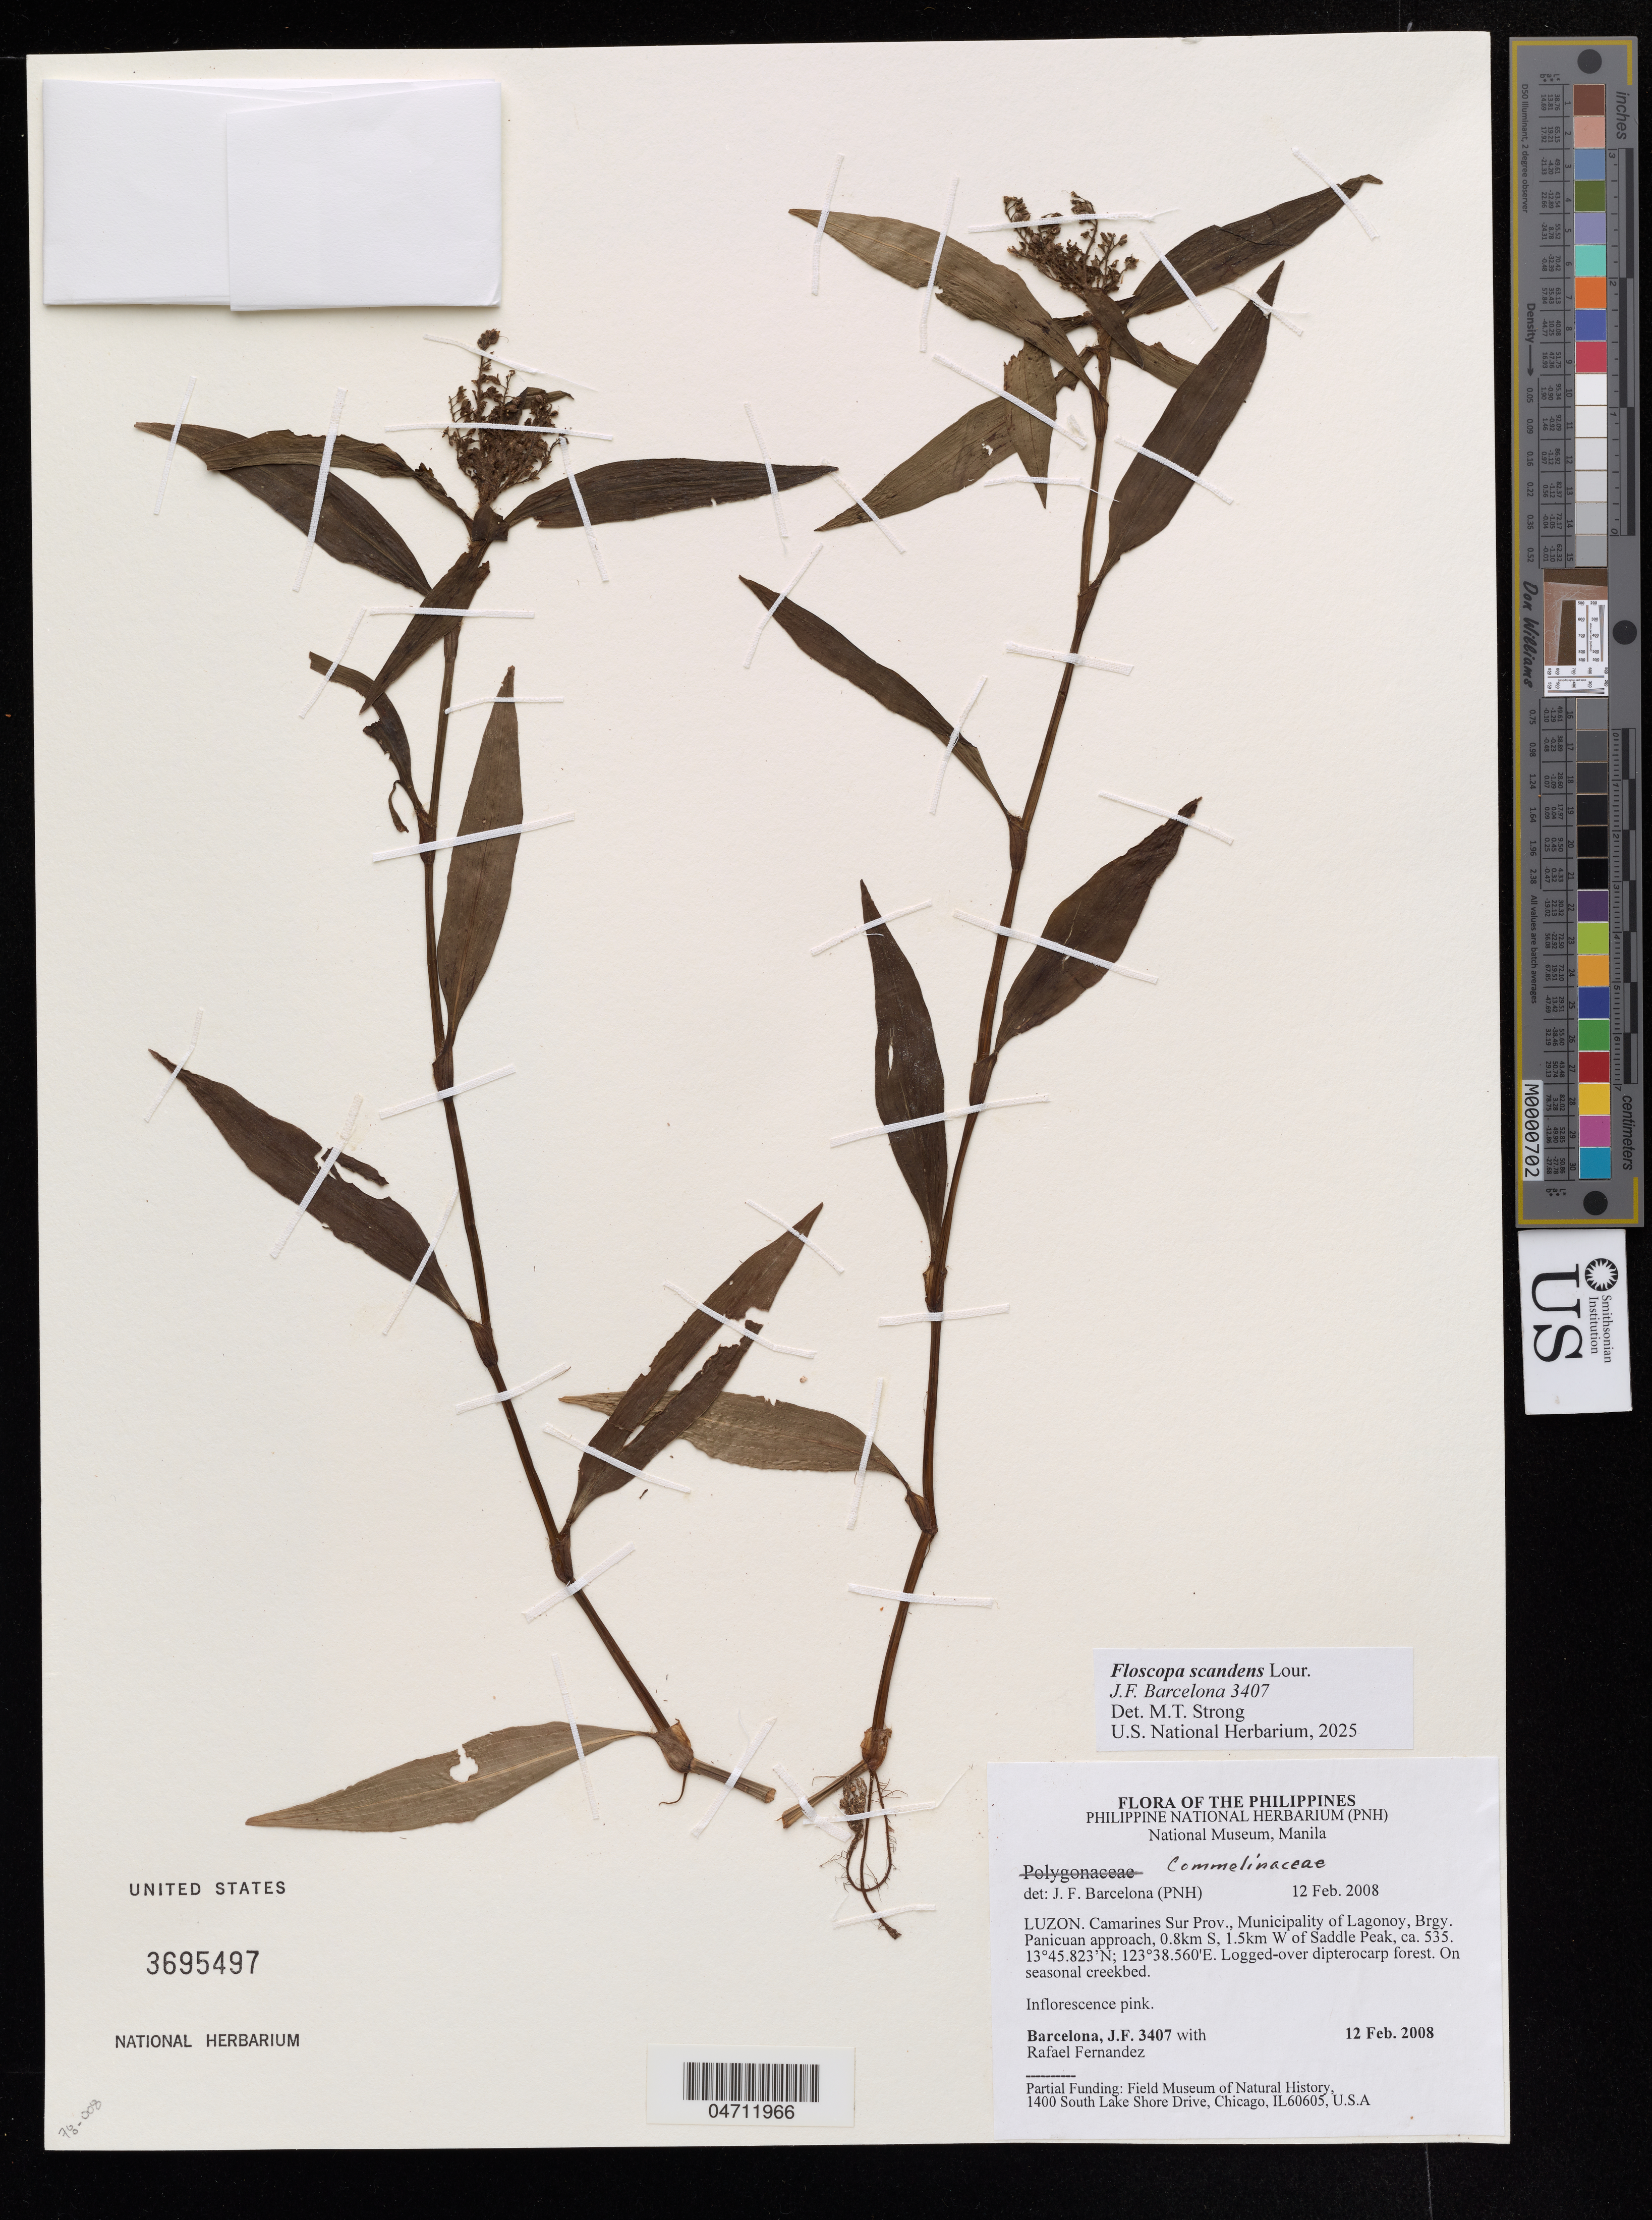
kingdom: Plantae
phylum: Tracheophyta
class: Liliopsida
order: Commelinales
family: Commelinaceae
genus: Floscopa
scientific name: Floscopa scandens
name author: Lour.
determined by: Strong, M. T., (US), Smithsonian Institution - National Museum of Natural History (UNITED STATES)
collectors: J. F. Barcelona & R. Fernandez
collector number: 3407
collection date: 2008-02-12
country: Philippines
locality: Luzon, Camarines Sur Prov., Municipality of Lagonoy, Brgy. Panicuan approach, 0.8km S, 1.5km W of Staddle Peak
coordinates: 13 45.823 N, 123 38.560 E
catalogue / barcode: US 3695497